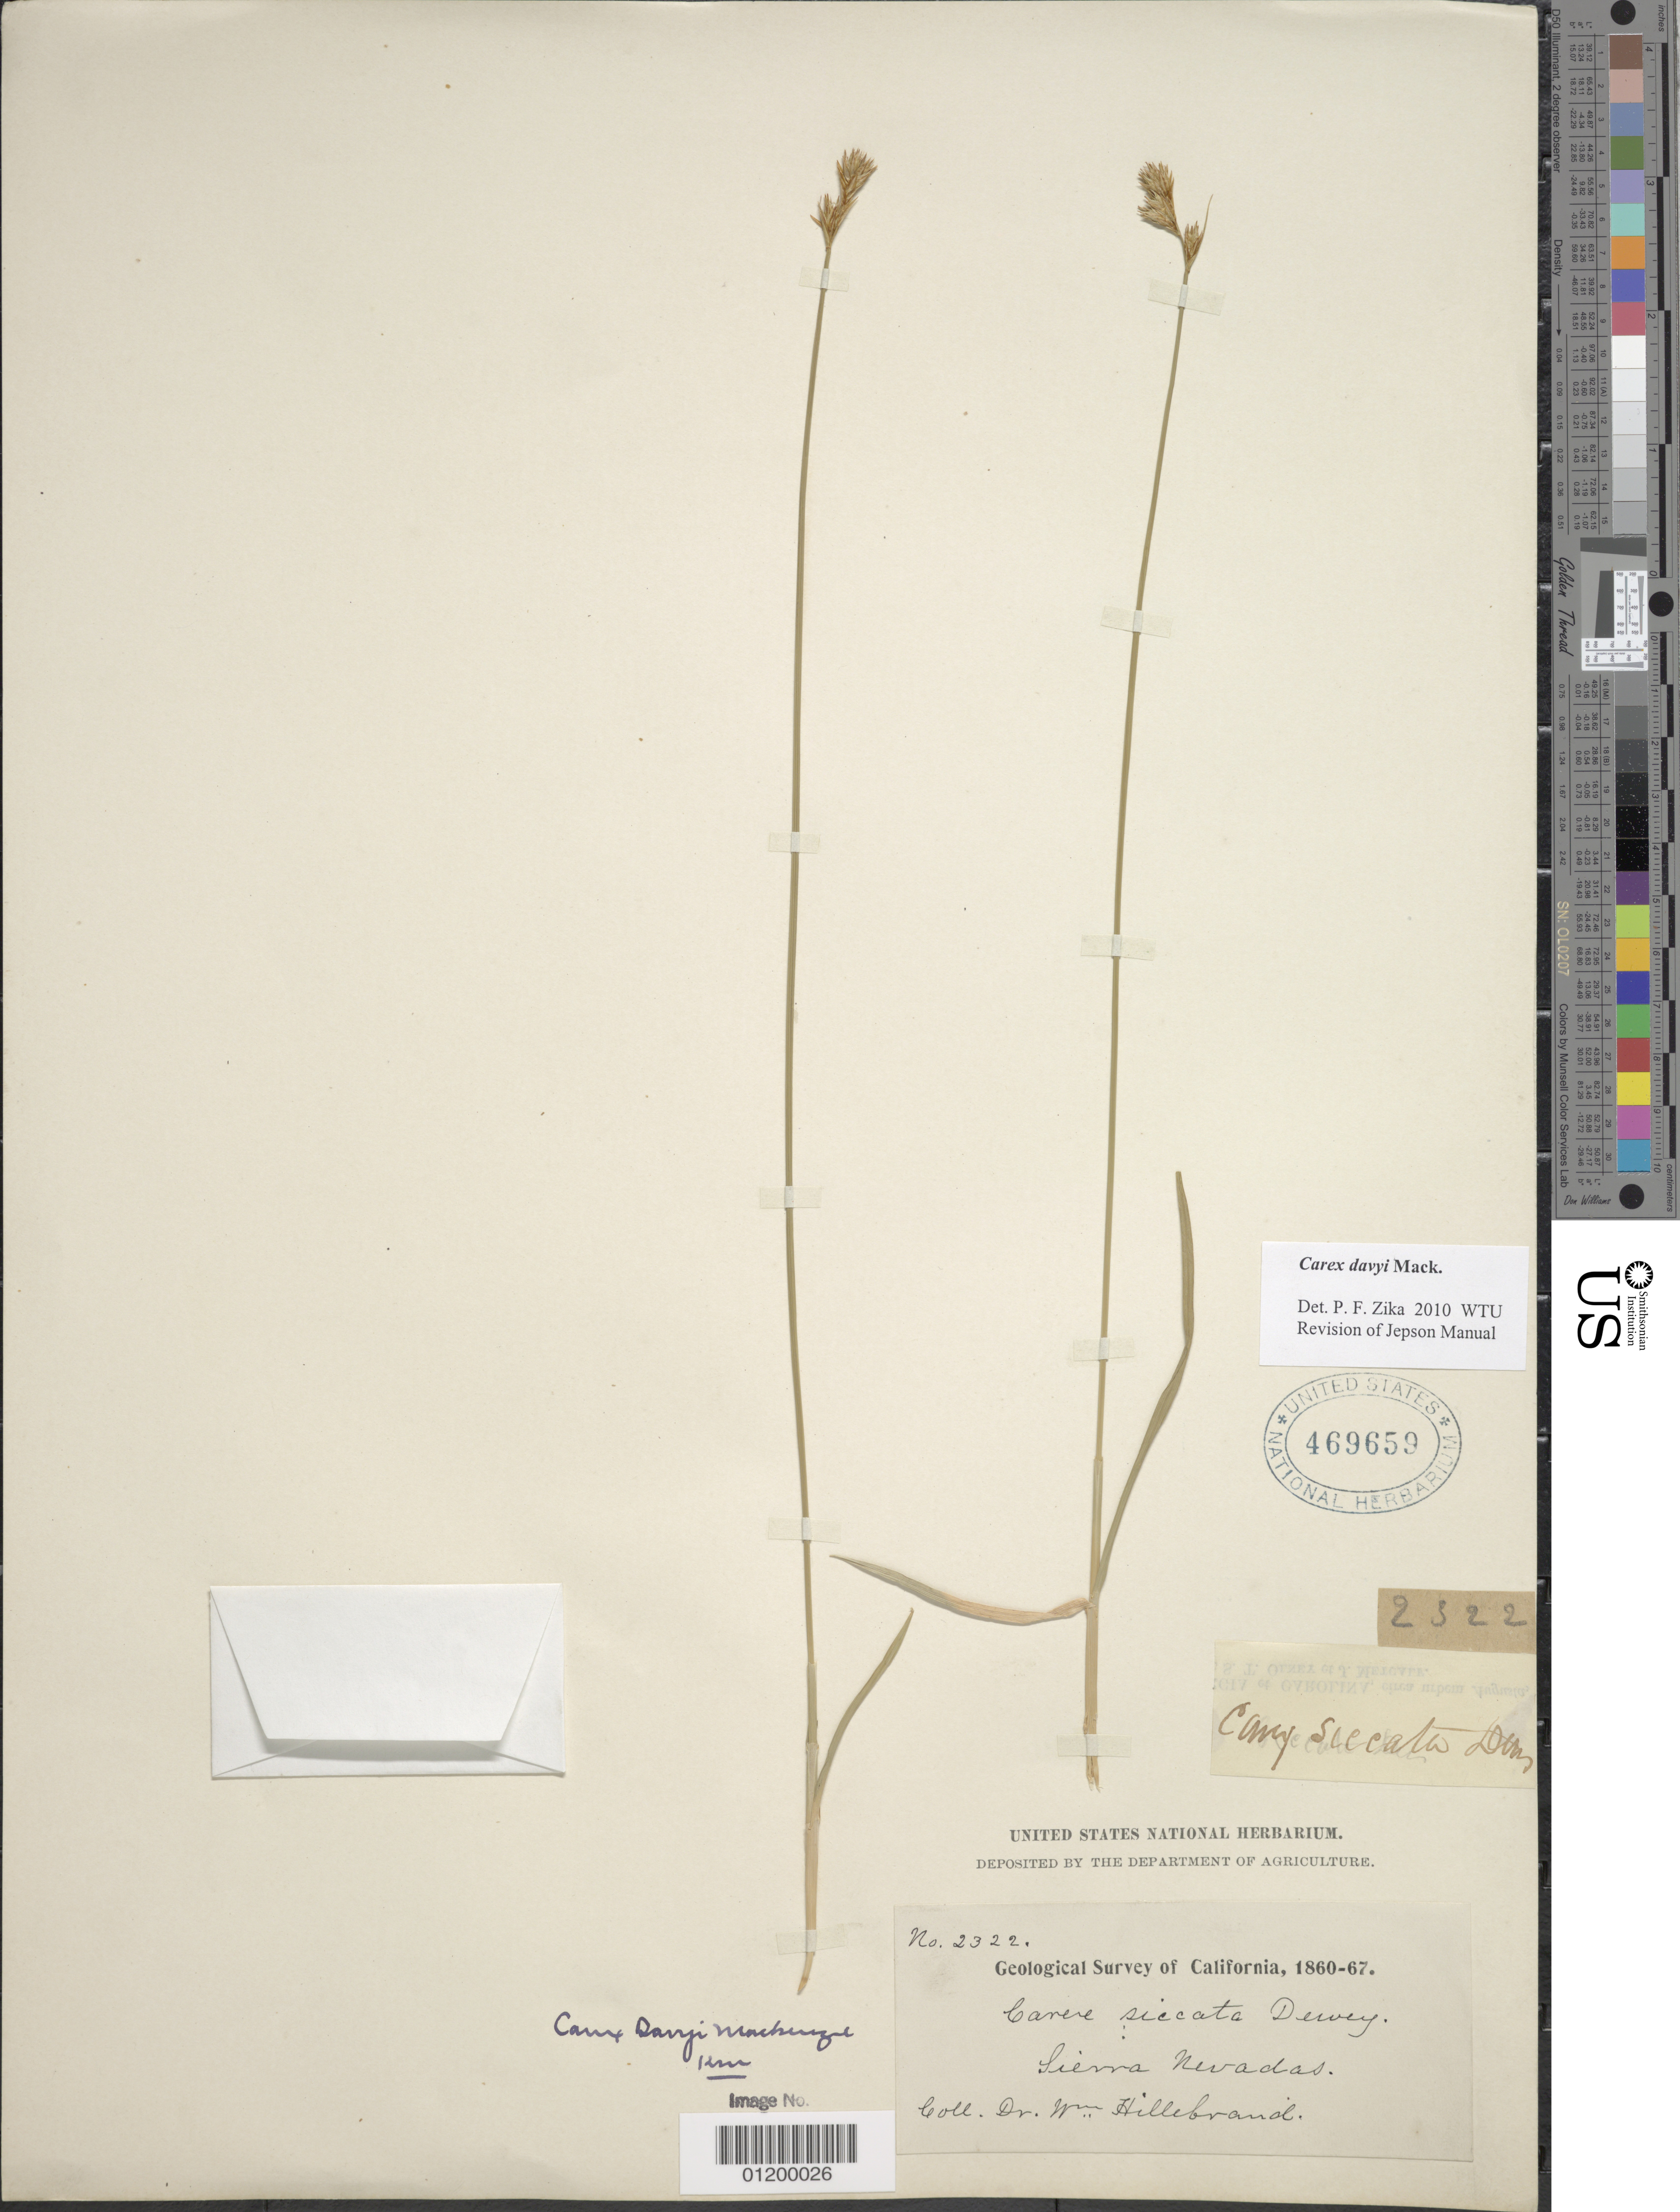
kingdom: Plantae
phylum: Tracheophyta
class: Liliopsida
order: Poales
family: Cyperaceae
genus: Carex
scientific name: Carex davyi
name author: Mack.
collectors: W. Hillebrand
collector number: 2322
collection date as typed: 1860 to 1867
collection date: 1860/1867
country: United States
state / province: California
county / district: Calaveras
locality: Sierra Nevadas.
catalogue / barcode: US 469659